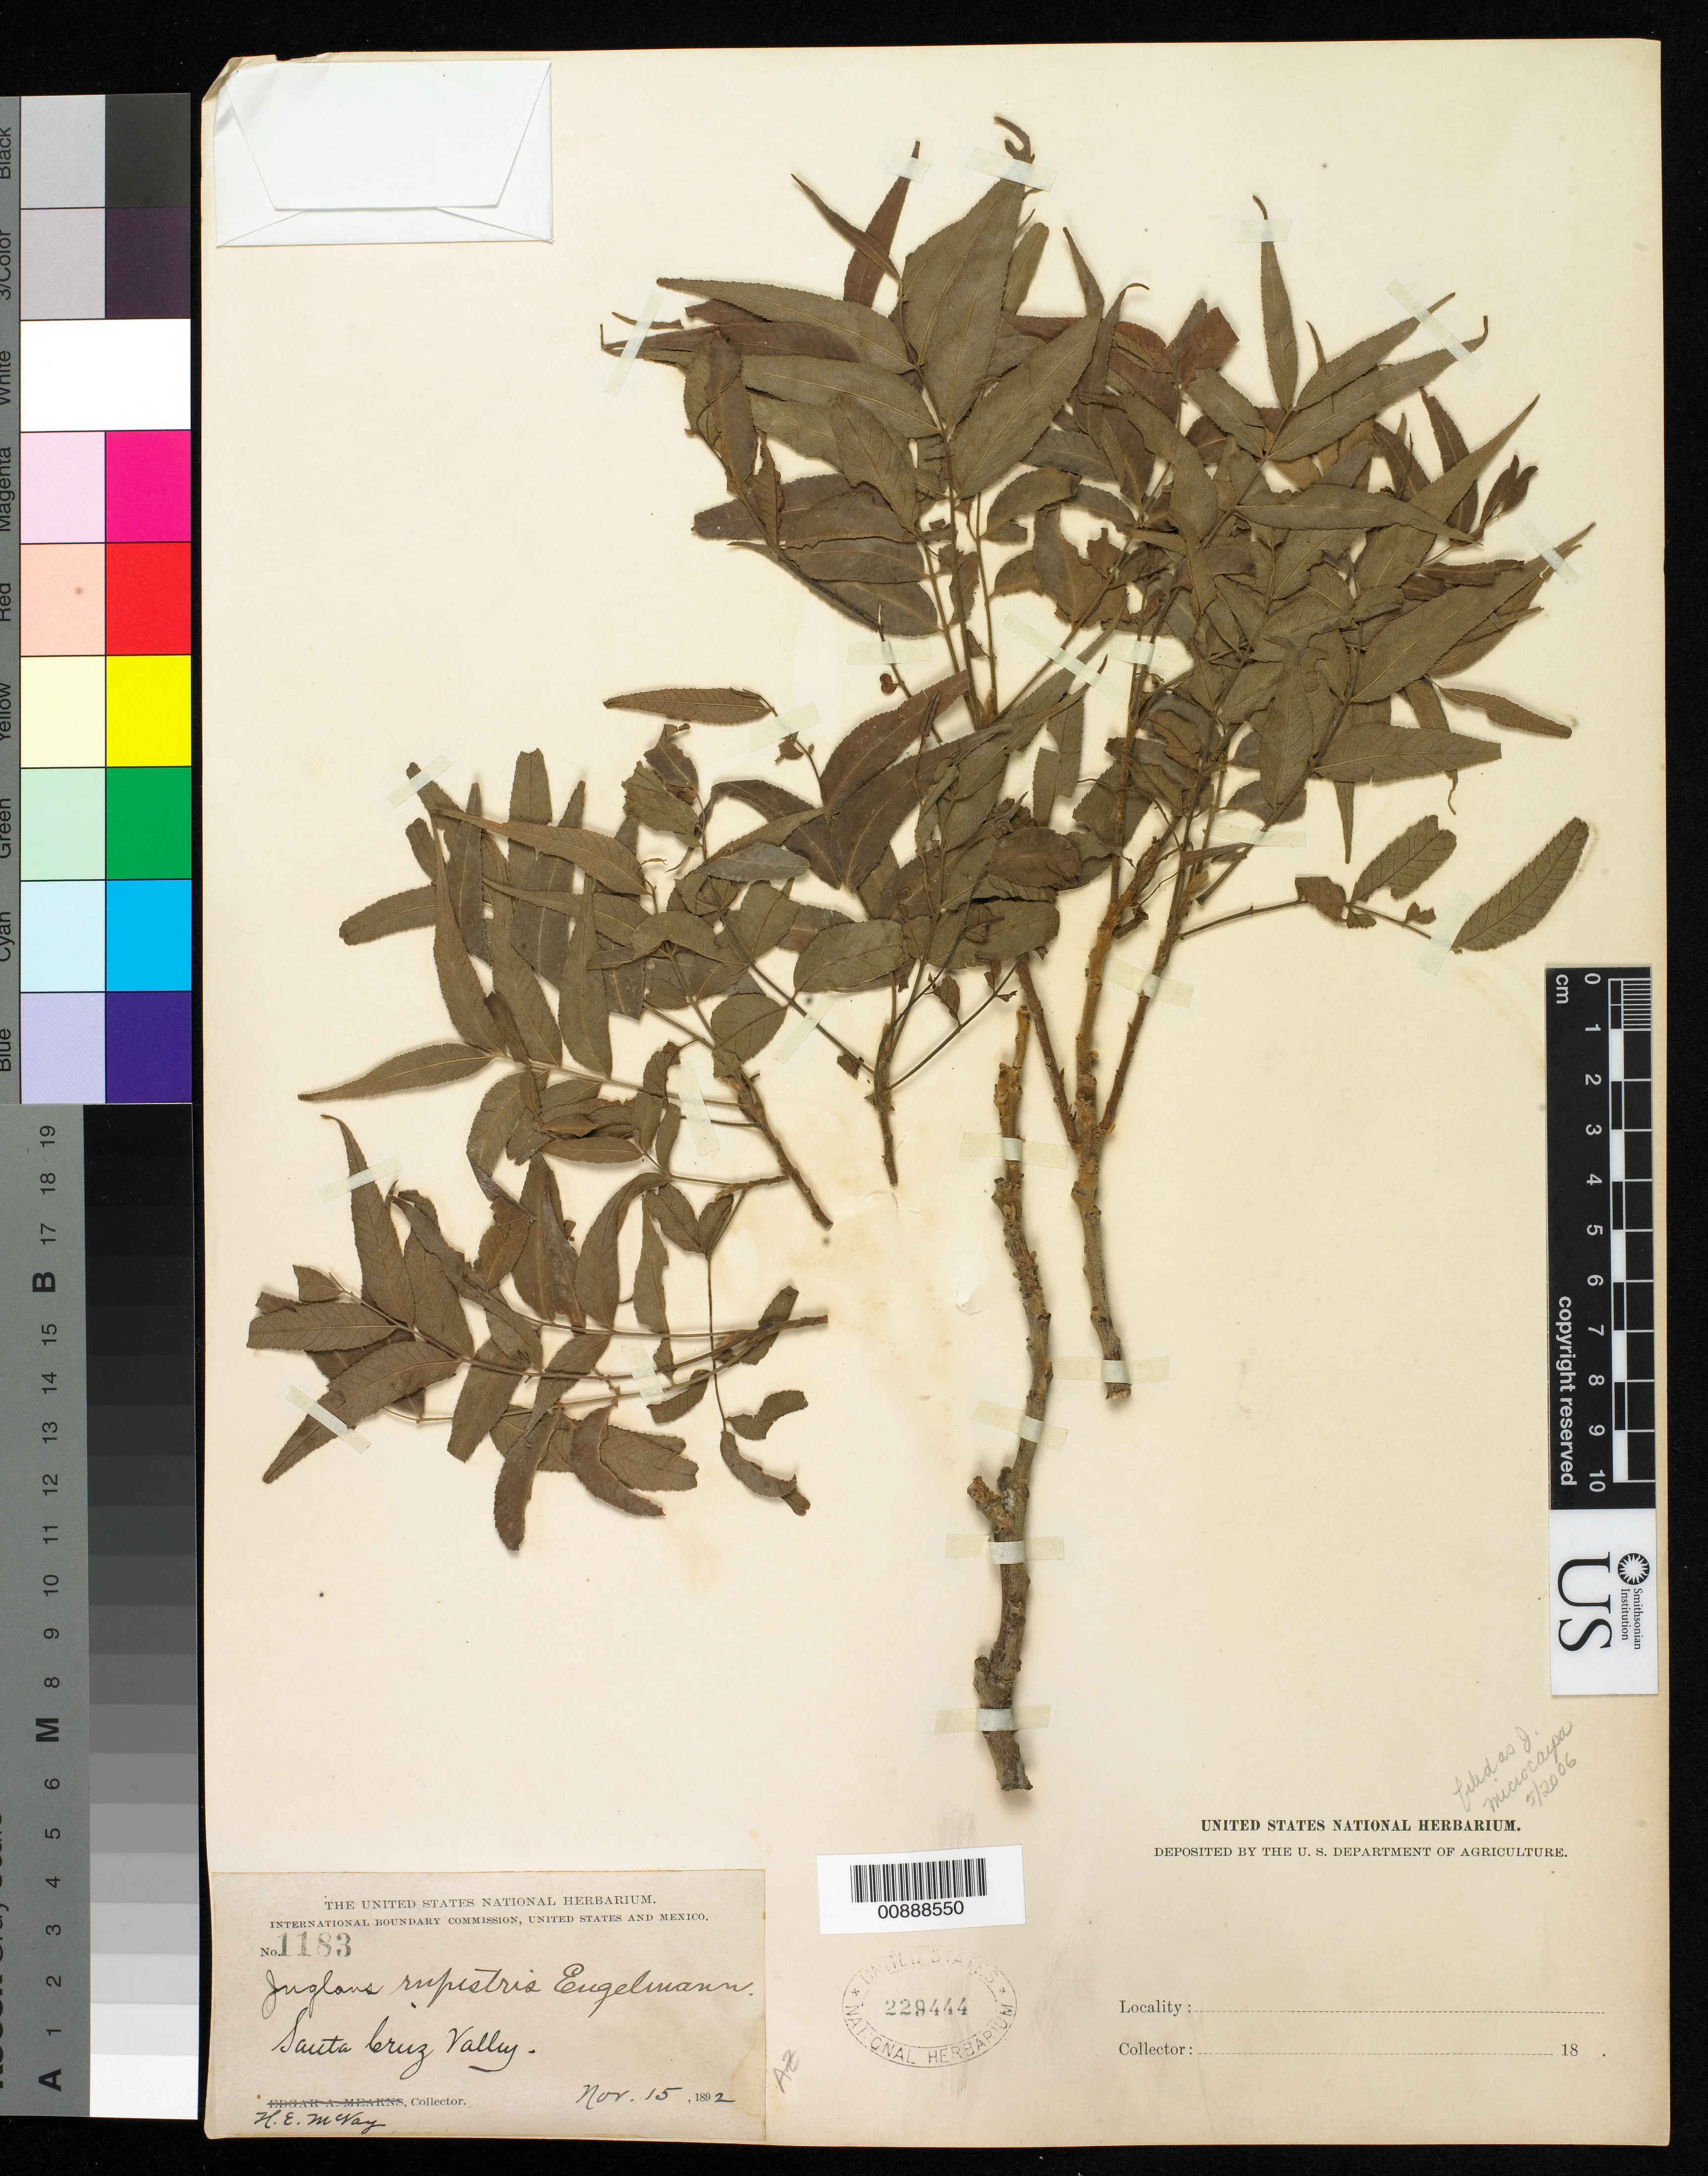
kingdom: Plantae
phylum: Tracheophyta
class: Magnoliopsida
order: Fagales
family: Juglandaceae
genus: Juglans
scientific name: Juglans microcarpa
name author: Berland. in Berland. & Chovell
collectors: H. E. McVay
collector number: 1183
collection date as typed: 15 Nov 1892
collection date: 1892-11-15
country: United States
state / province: Arizona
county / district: Pima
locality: Santa Cruz Valley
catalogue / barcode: US 229444